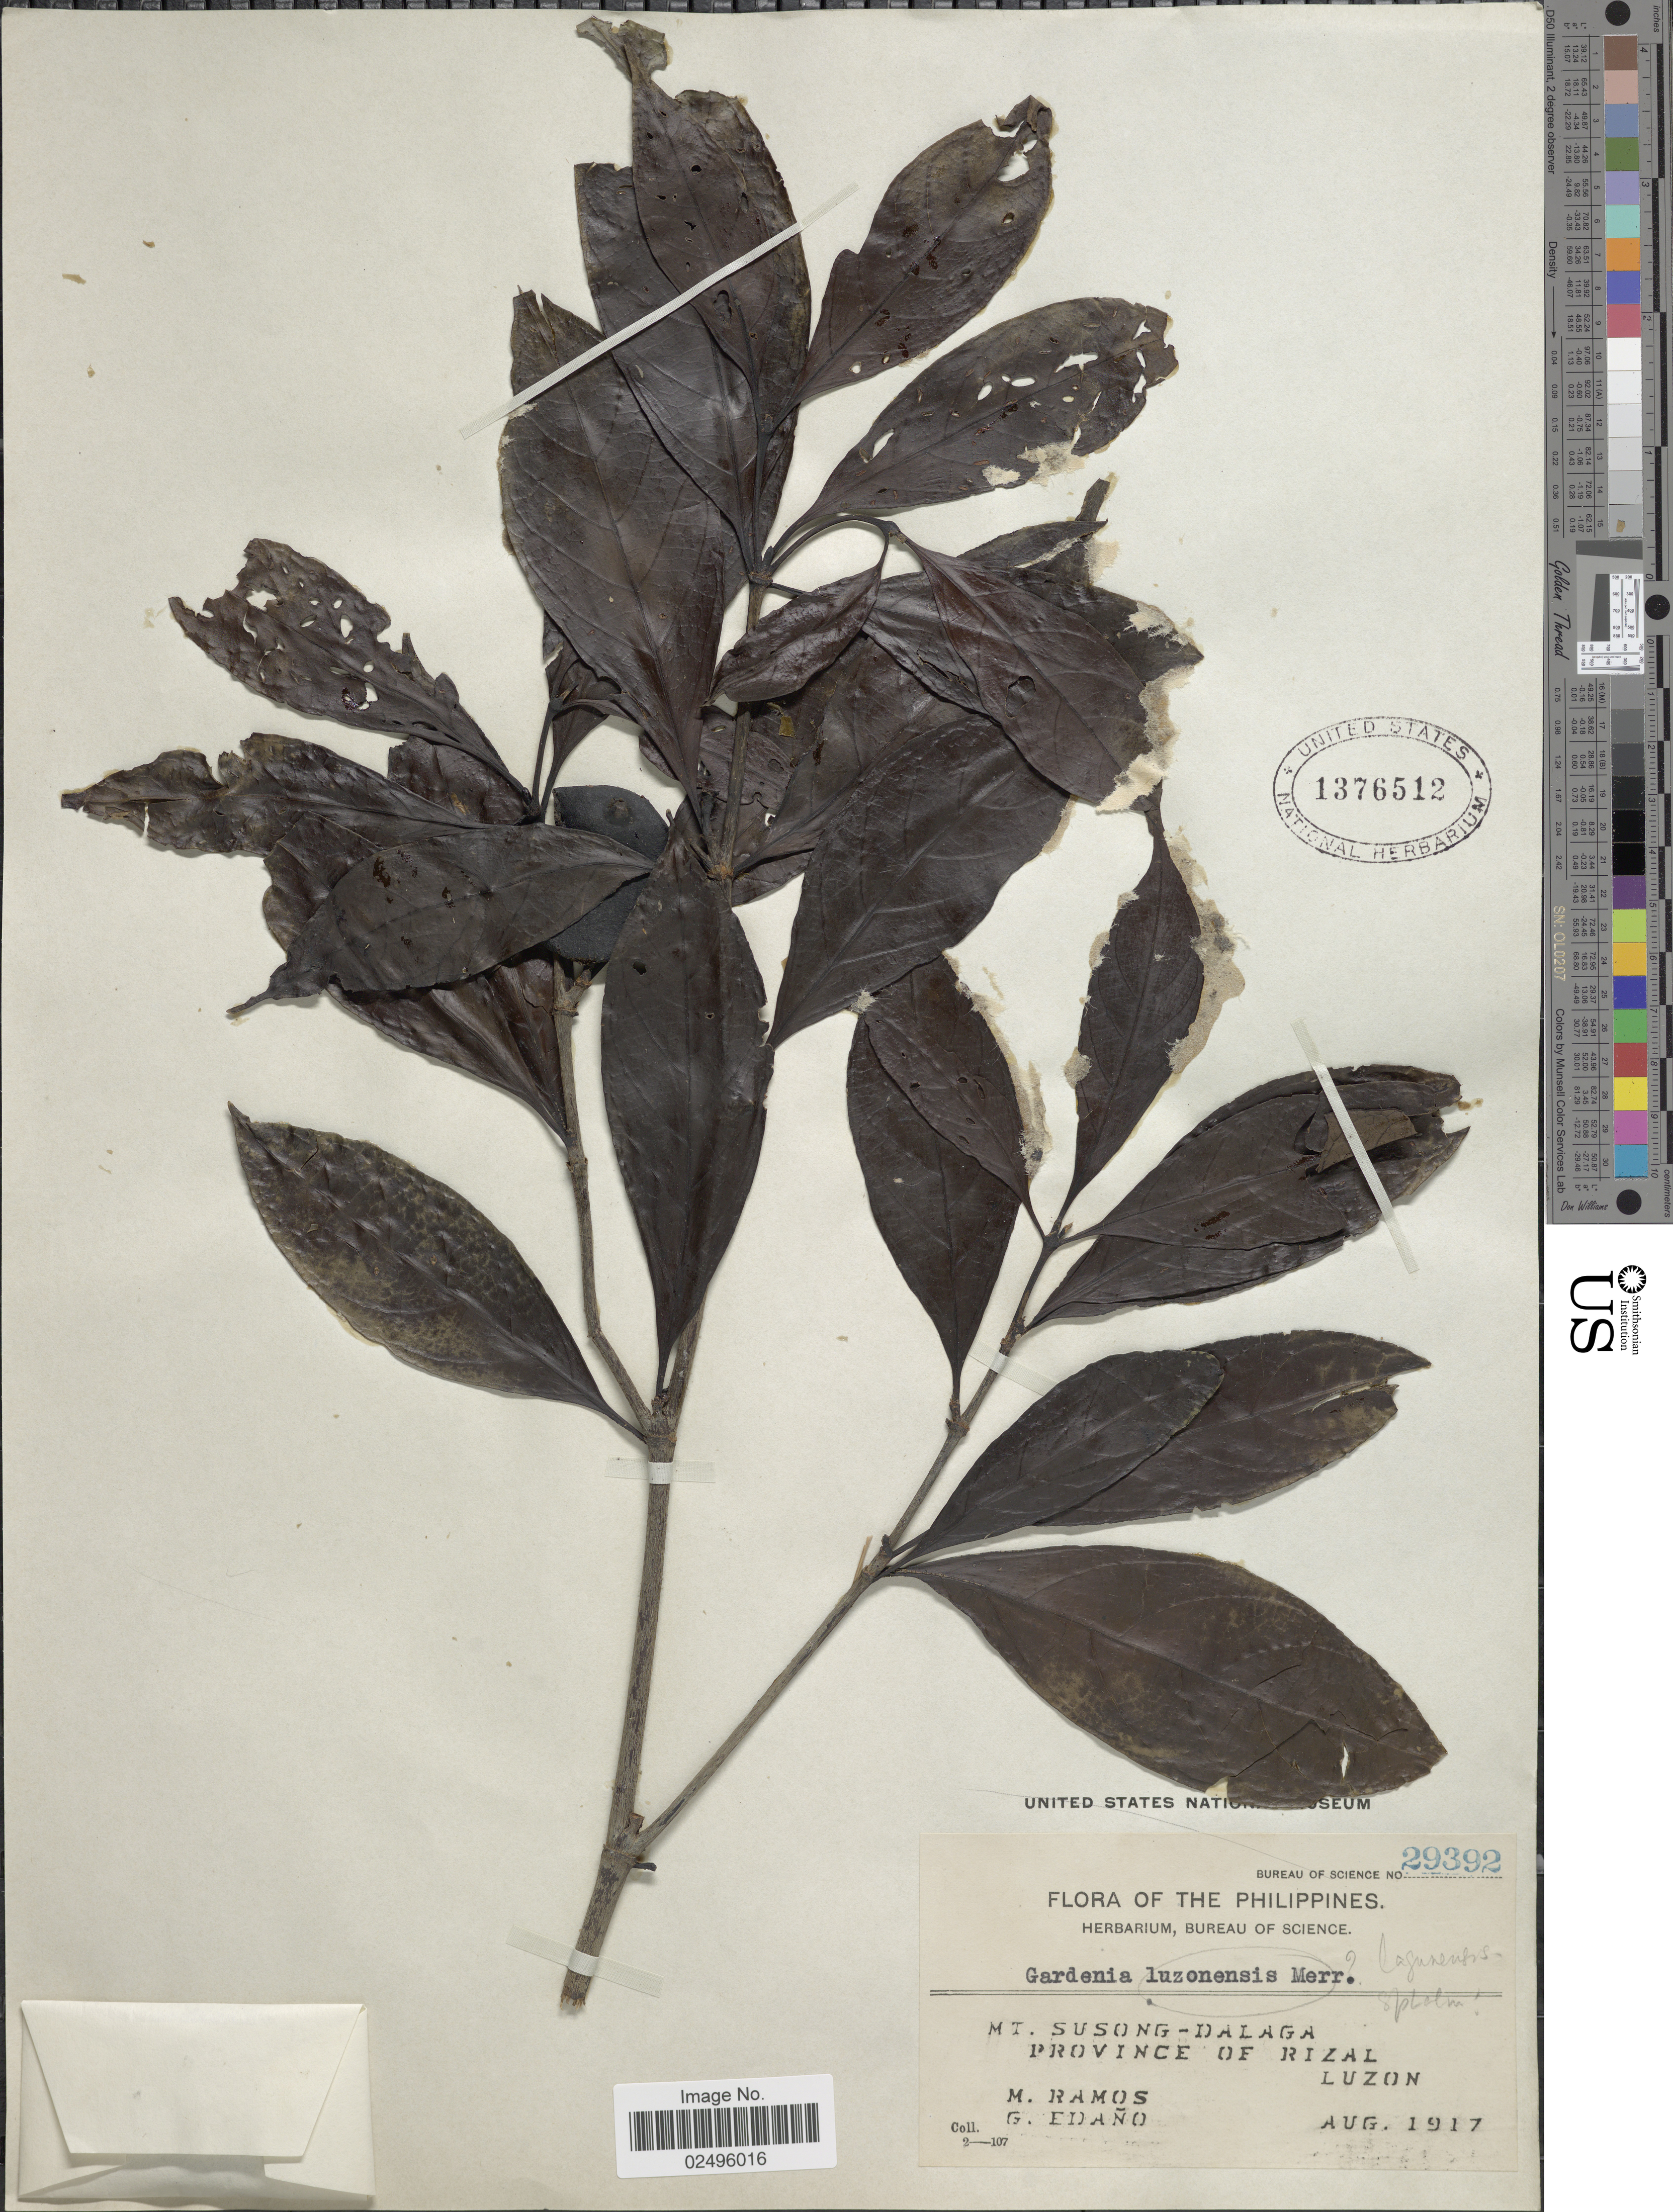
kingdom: Plantae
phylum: Tracheophyta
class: Magnoliopsida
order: Gentianales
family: Rubiaceae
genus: Rothmannia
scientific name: Rothmannia lagunensis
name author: (Merr.) J.T. Pereira & Ridsdale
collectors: M. Ramos & G. Edaño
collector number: Bureau of Science 29392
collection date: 1917-08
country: Philippines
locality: Mt Susong-Dalaga, Proivnce of Rizal, Luzon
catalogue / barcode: US 1376512